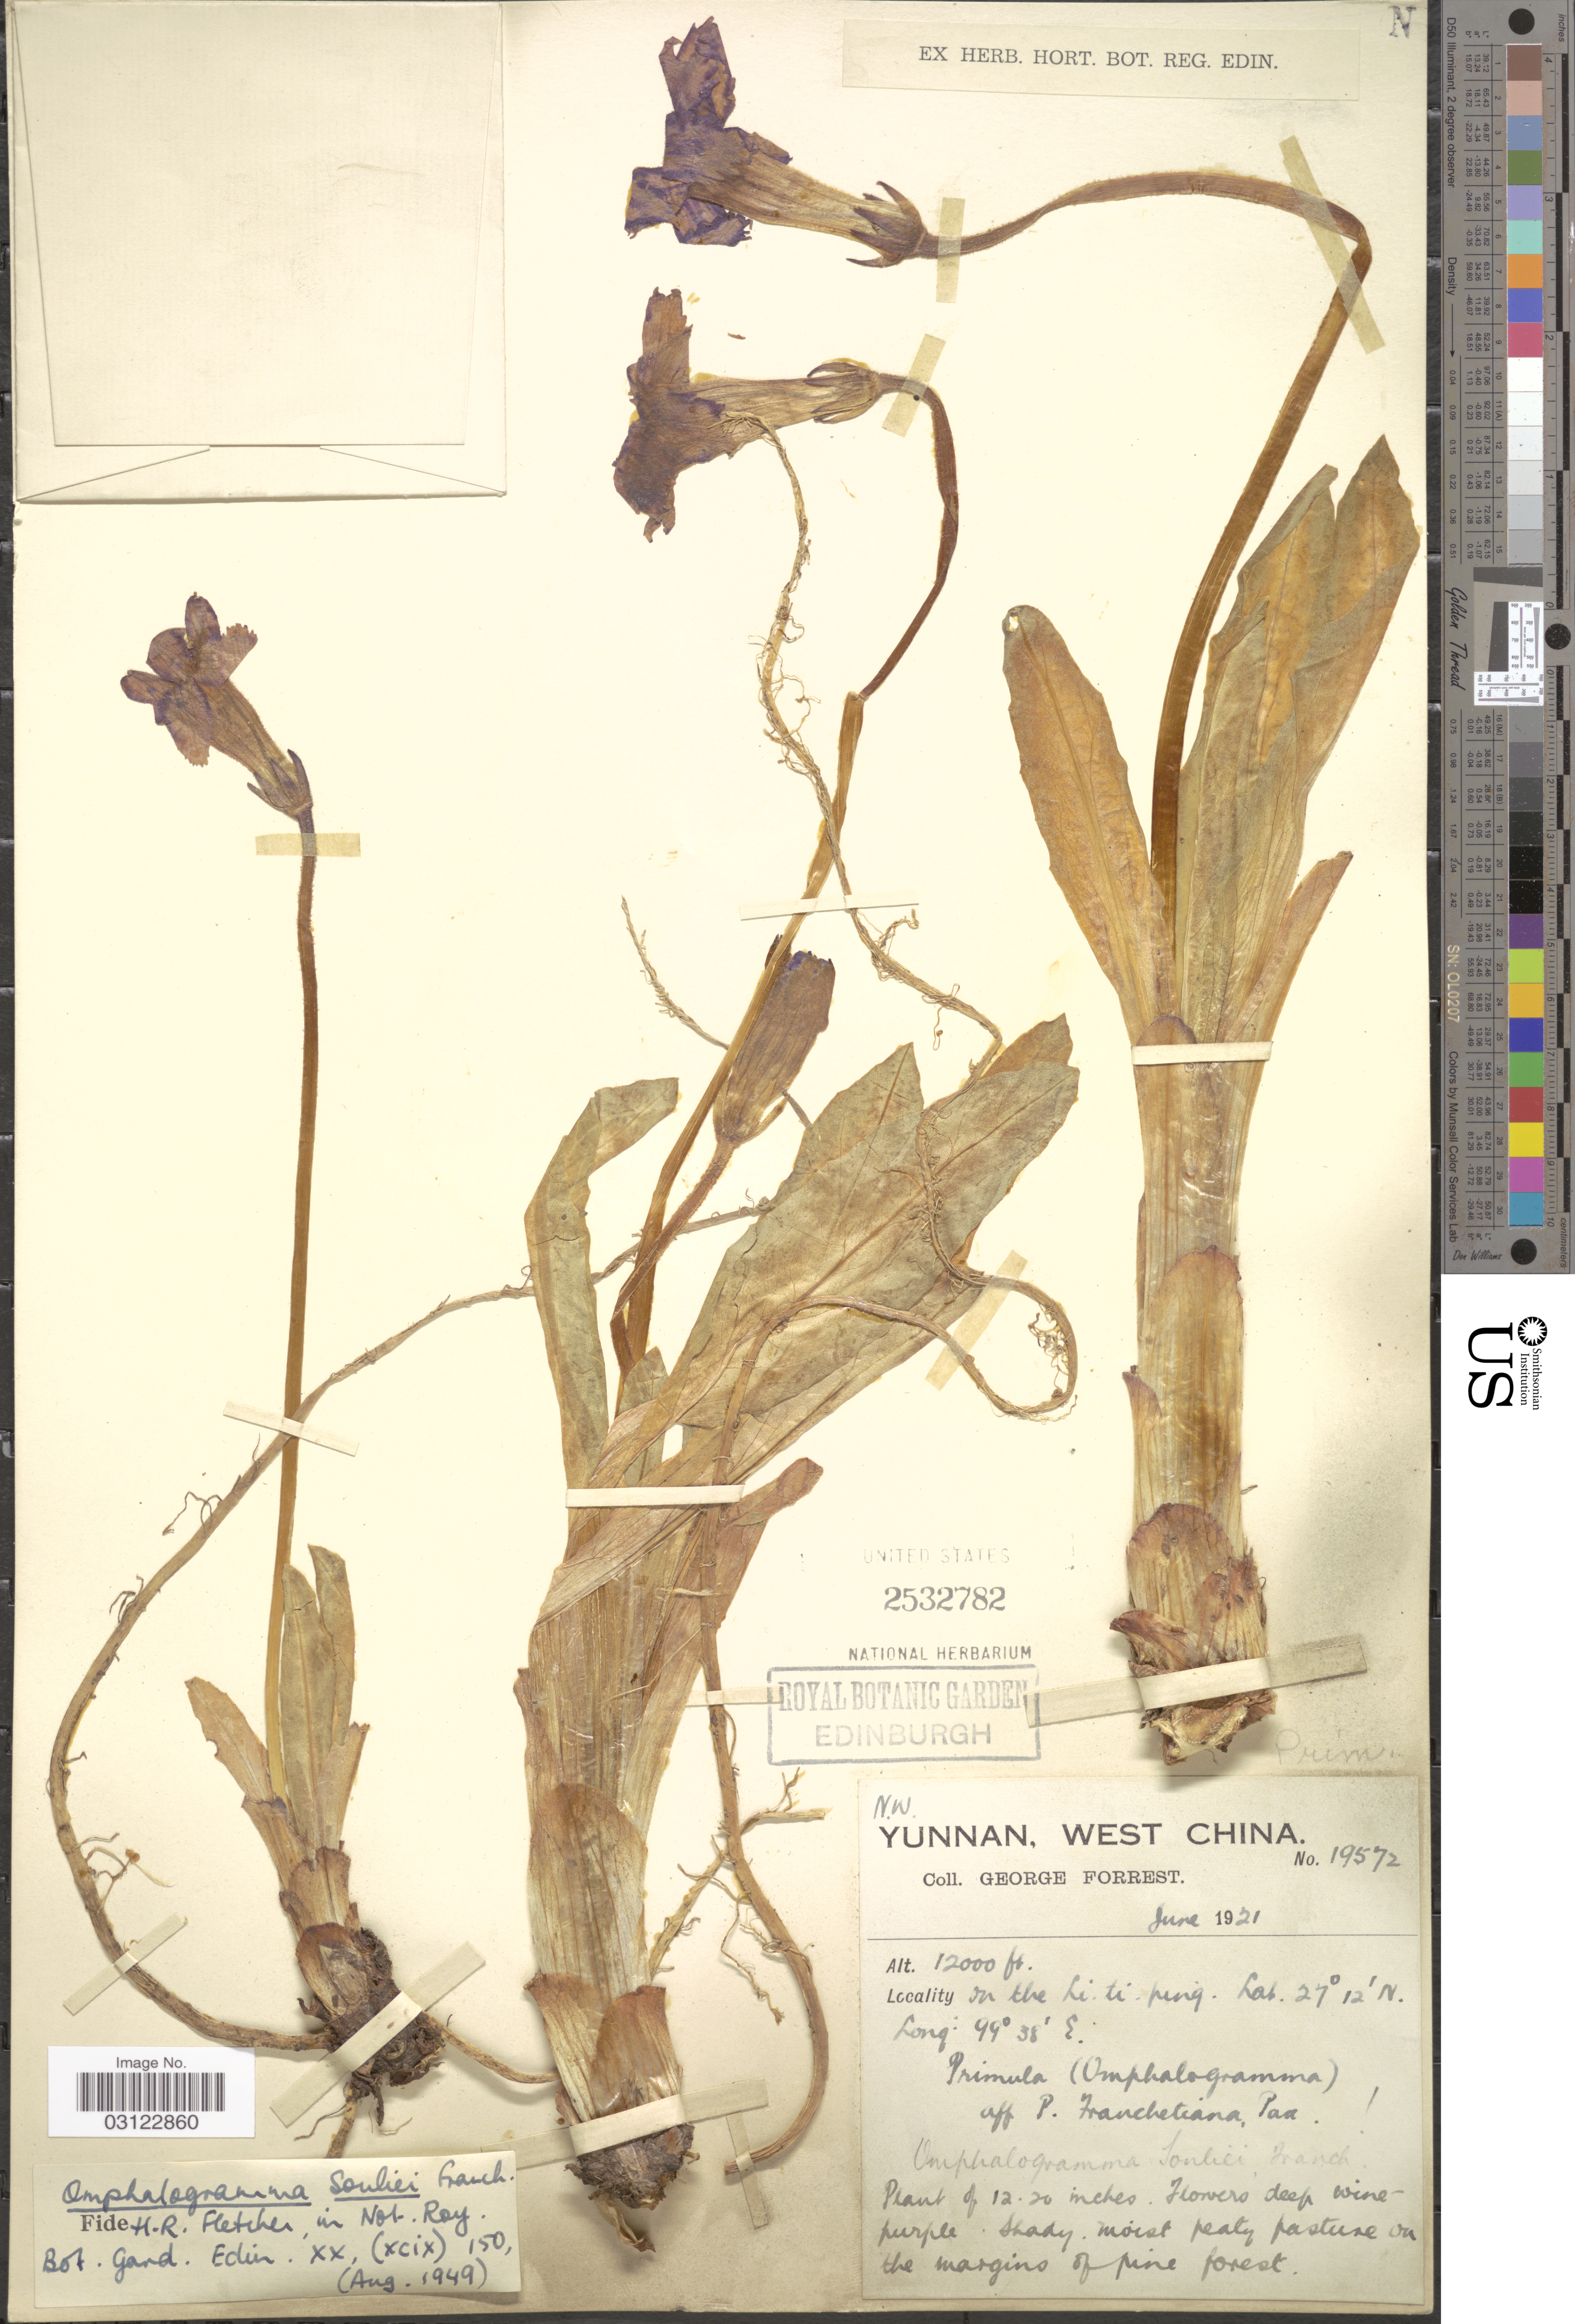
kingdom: Plantae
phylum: Tracheophyta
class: Magnoliopsida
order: Ericales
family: Primulaceae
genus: Omphalogramma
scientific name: Omphalogramma souliei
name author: Franch.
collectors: G. Forrest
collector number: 19572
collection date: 1921-06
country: China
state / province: Yunnan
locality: N.W. Yunnan, West China. On the Li-ti-ping.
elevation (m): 3658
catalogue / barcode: US 2532782